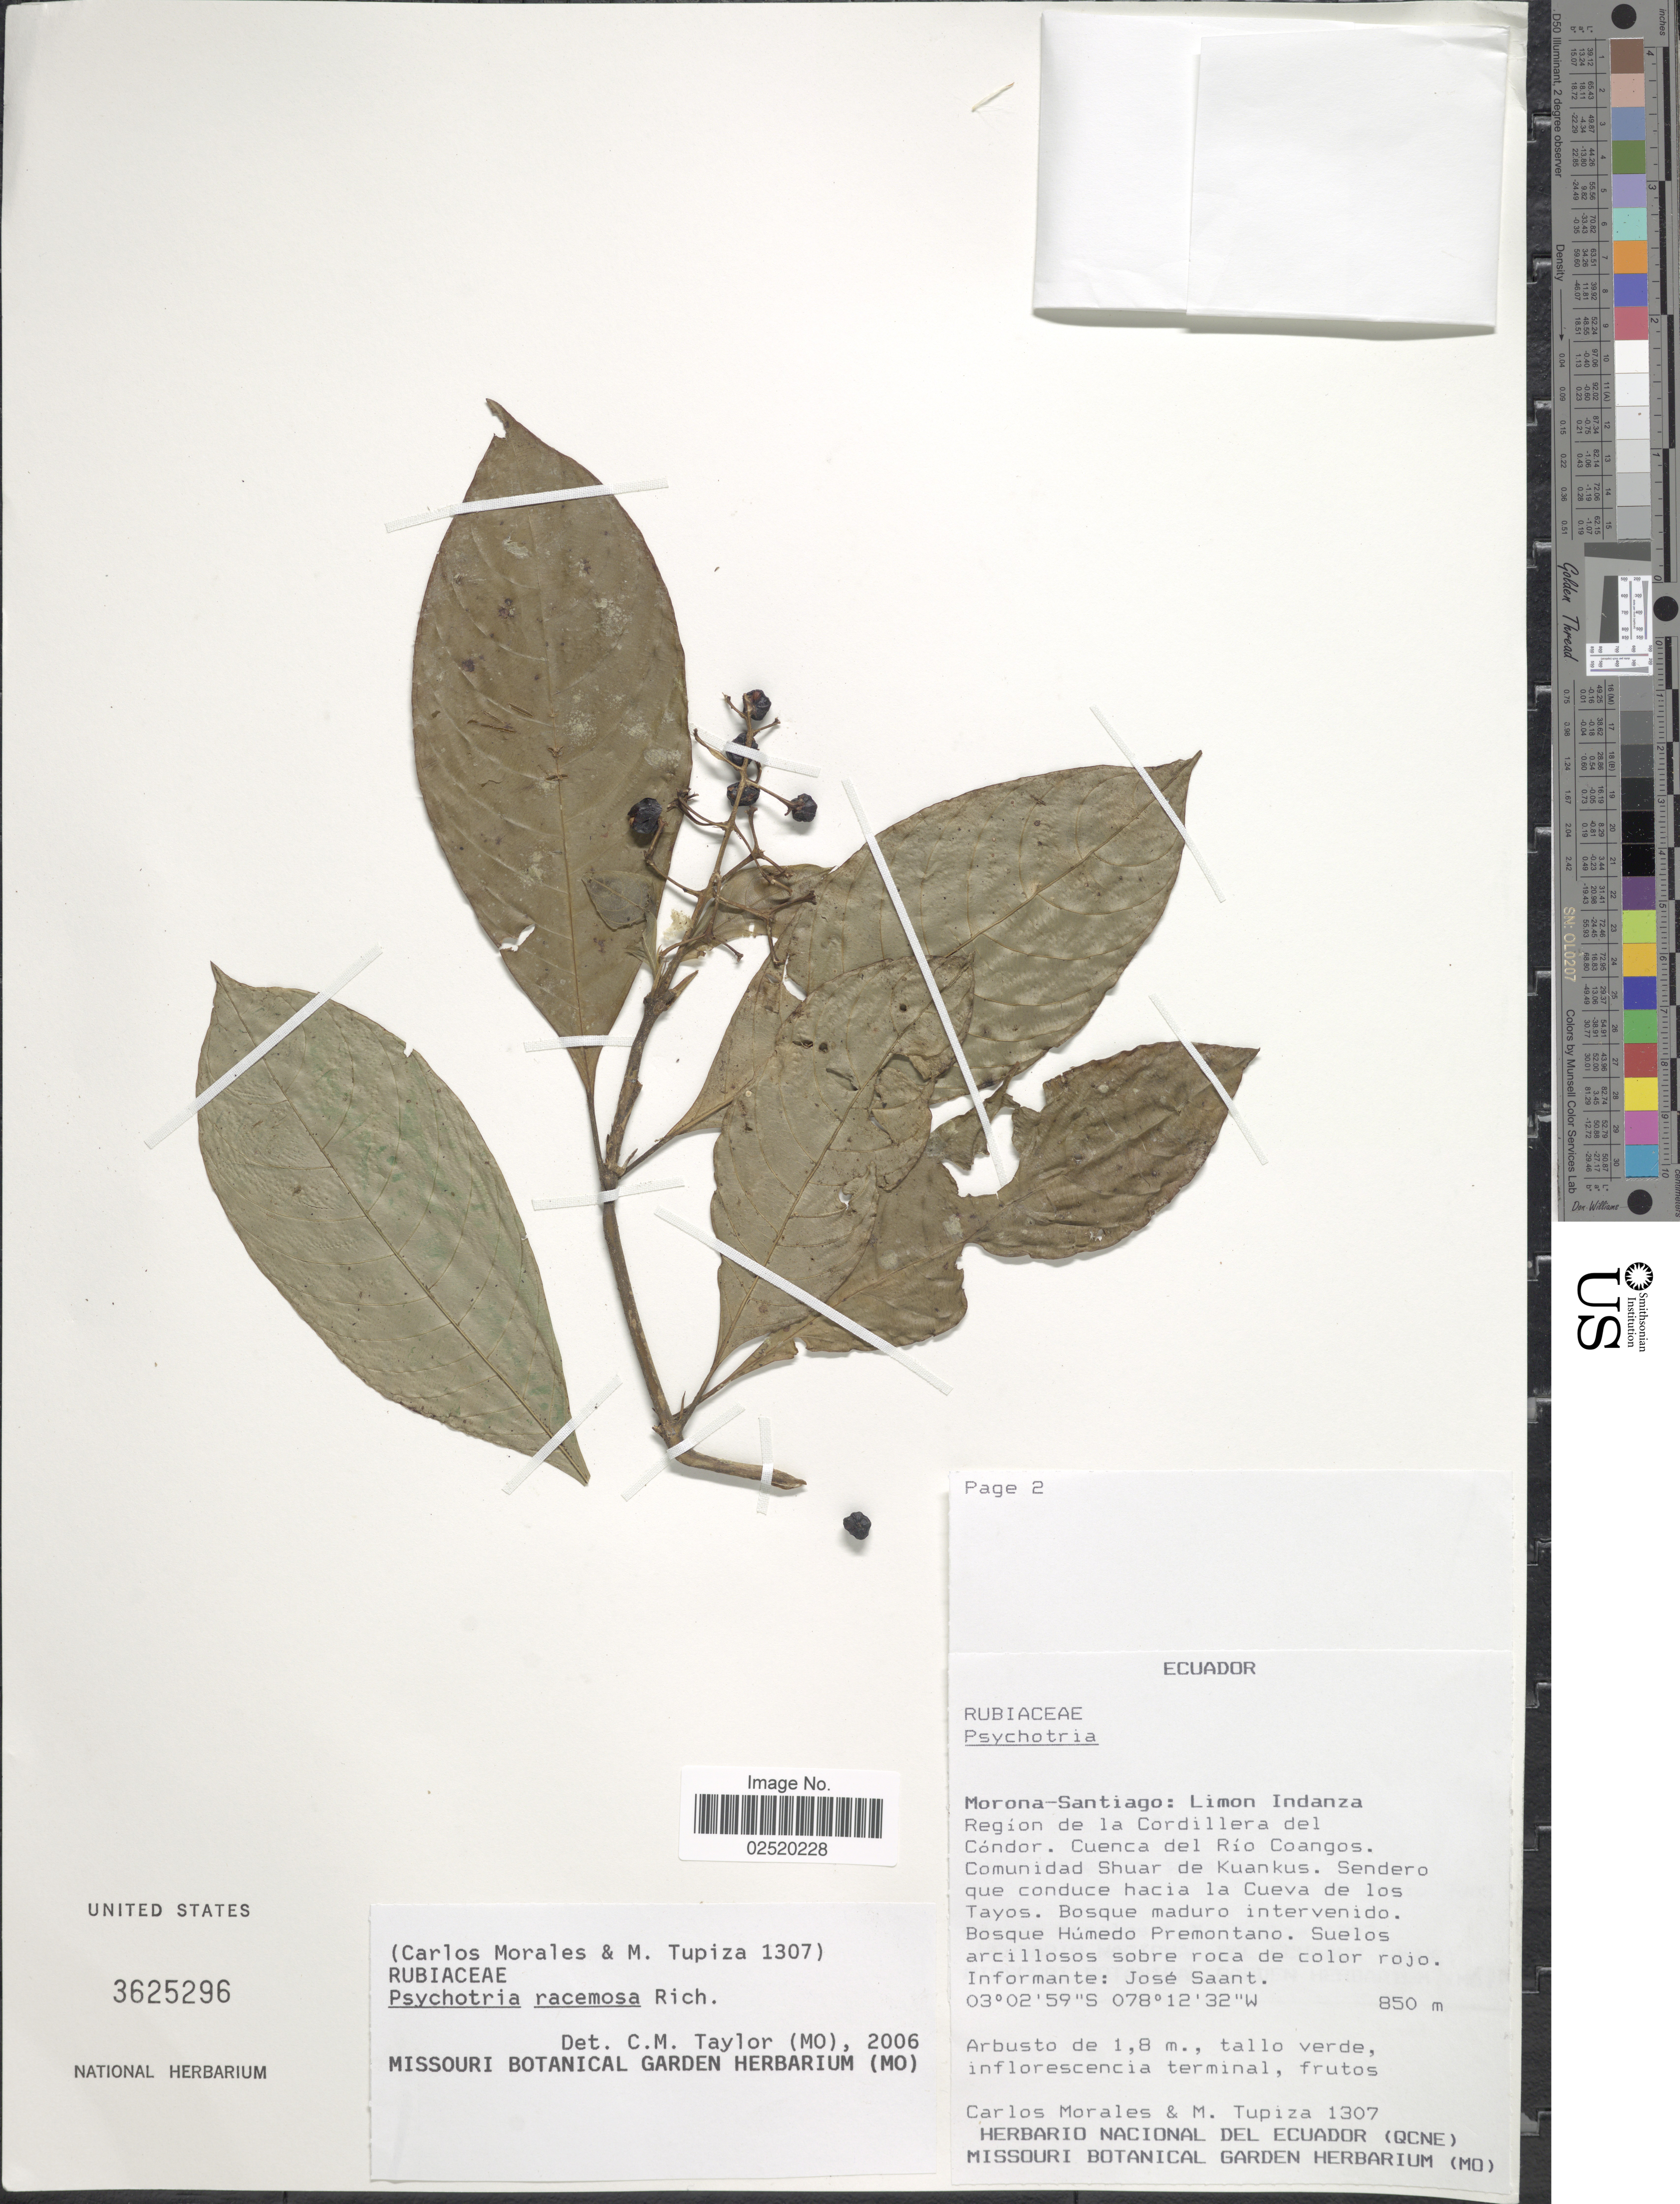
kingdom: Plantae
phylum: Tracheophyta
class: Magnoliopsida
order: Gentianales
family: Rubiaceae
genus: Psychotria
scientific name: Psychotria racemosa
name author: Rich.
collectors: C. Morales & M. Tupiza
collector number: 1307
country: Ecuador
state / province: Morona-Santiago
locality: Morona-Santiago: Limon Indanza, Region de la Cordillera Coangos, Comunidad Shuar de Kuankus, Sendero que conduce hacia la Cueva de los Tayos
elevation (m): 850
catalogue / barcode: US 3625296